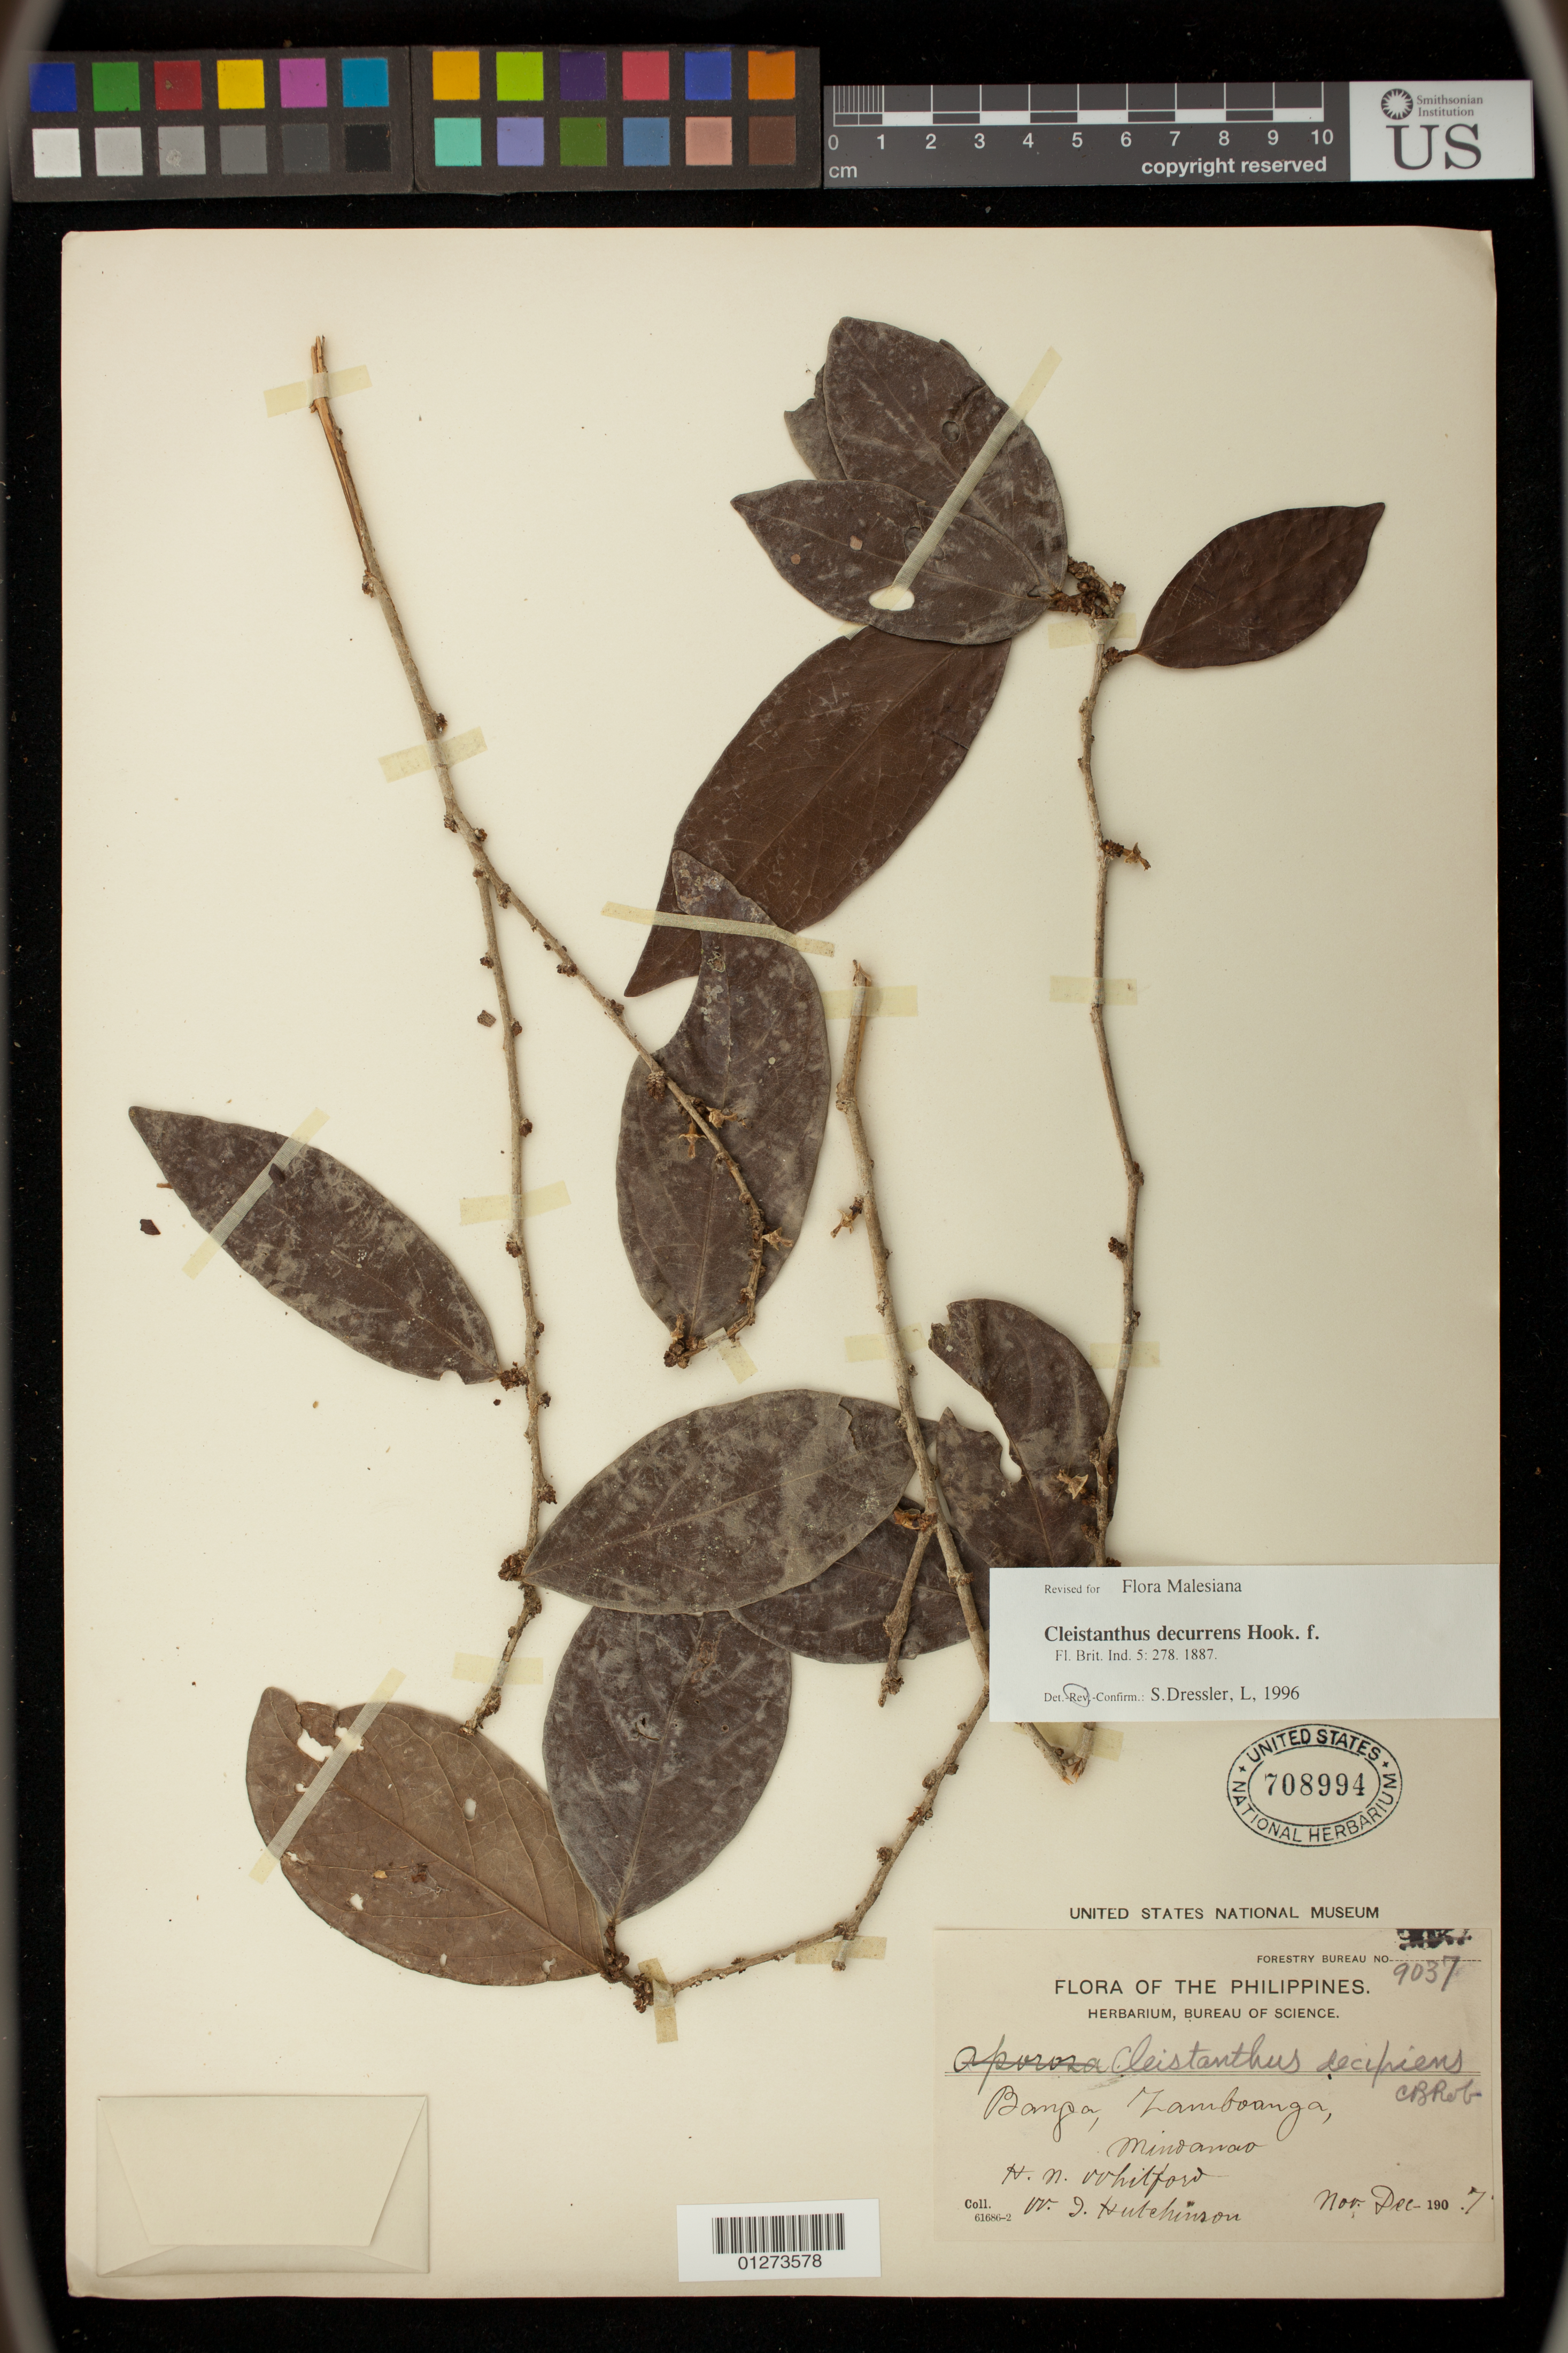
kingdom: Plantae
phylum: Tracheophyta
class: Magnoliopsida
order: Malpighiales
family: Phyllanthaceae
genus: Cleistanthus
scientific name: Cleistanthus decurrens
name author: Hook. f.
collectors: H. N. Whitford & W. I. Hutchinson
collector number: Forestry Bureau 9037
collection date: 1907-11/1907-12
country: Philippines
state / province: Muslim Mindanao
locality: Banga, Lambounga, Mindanao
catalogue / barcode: US 708994